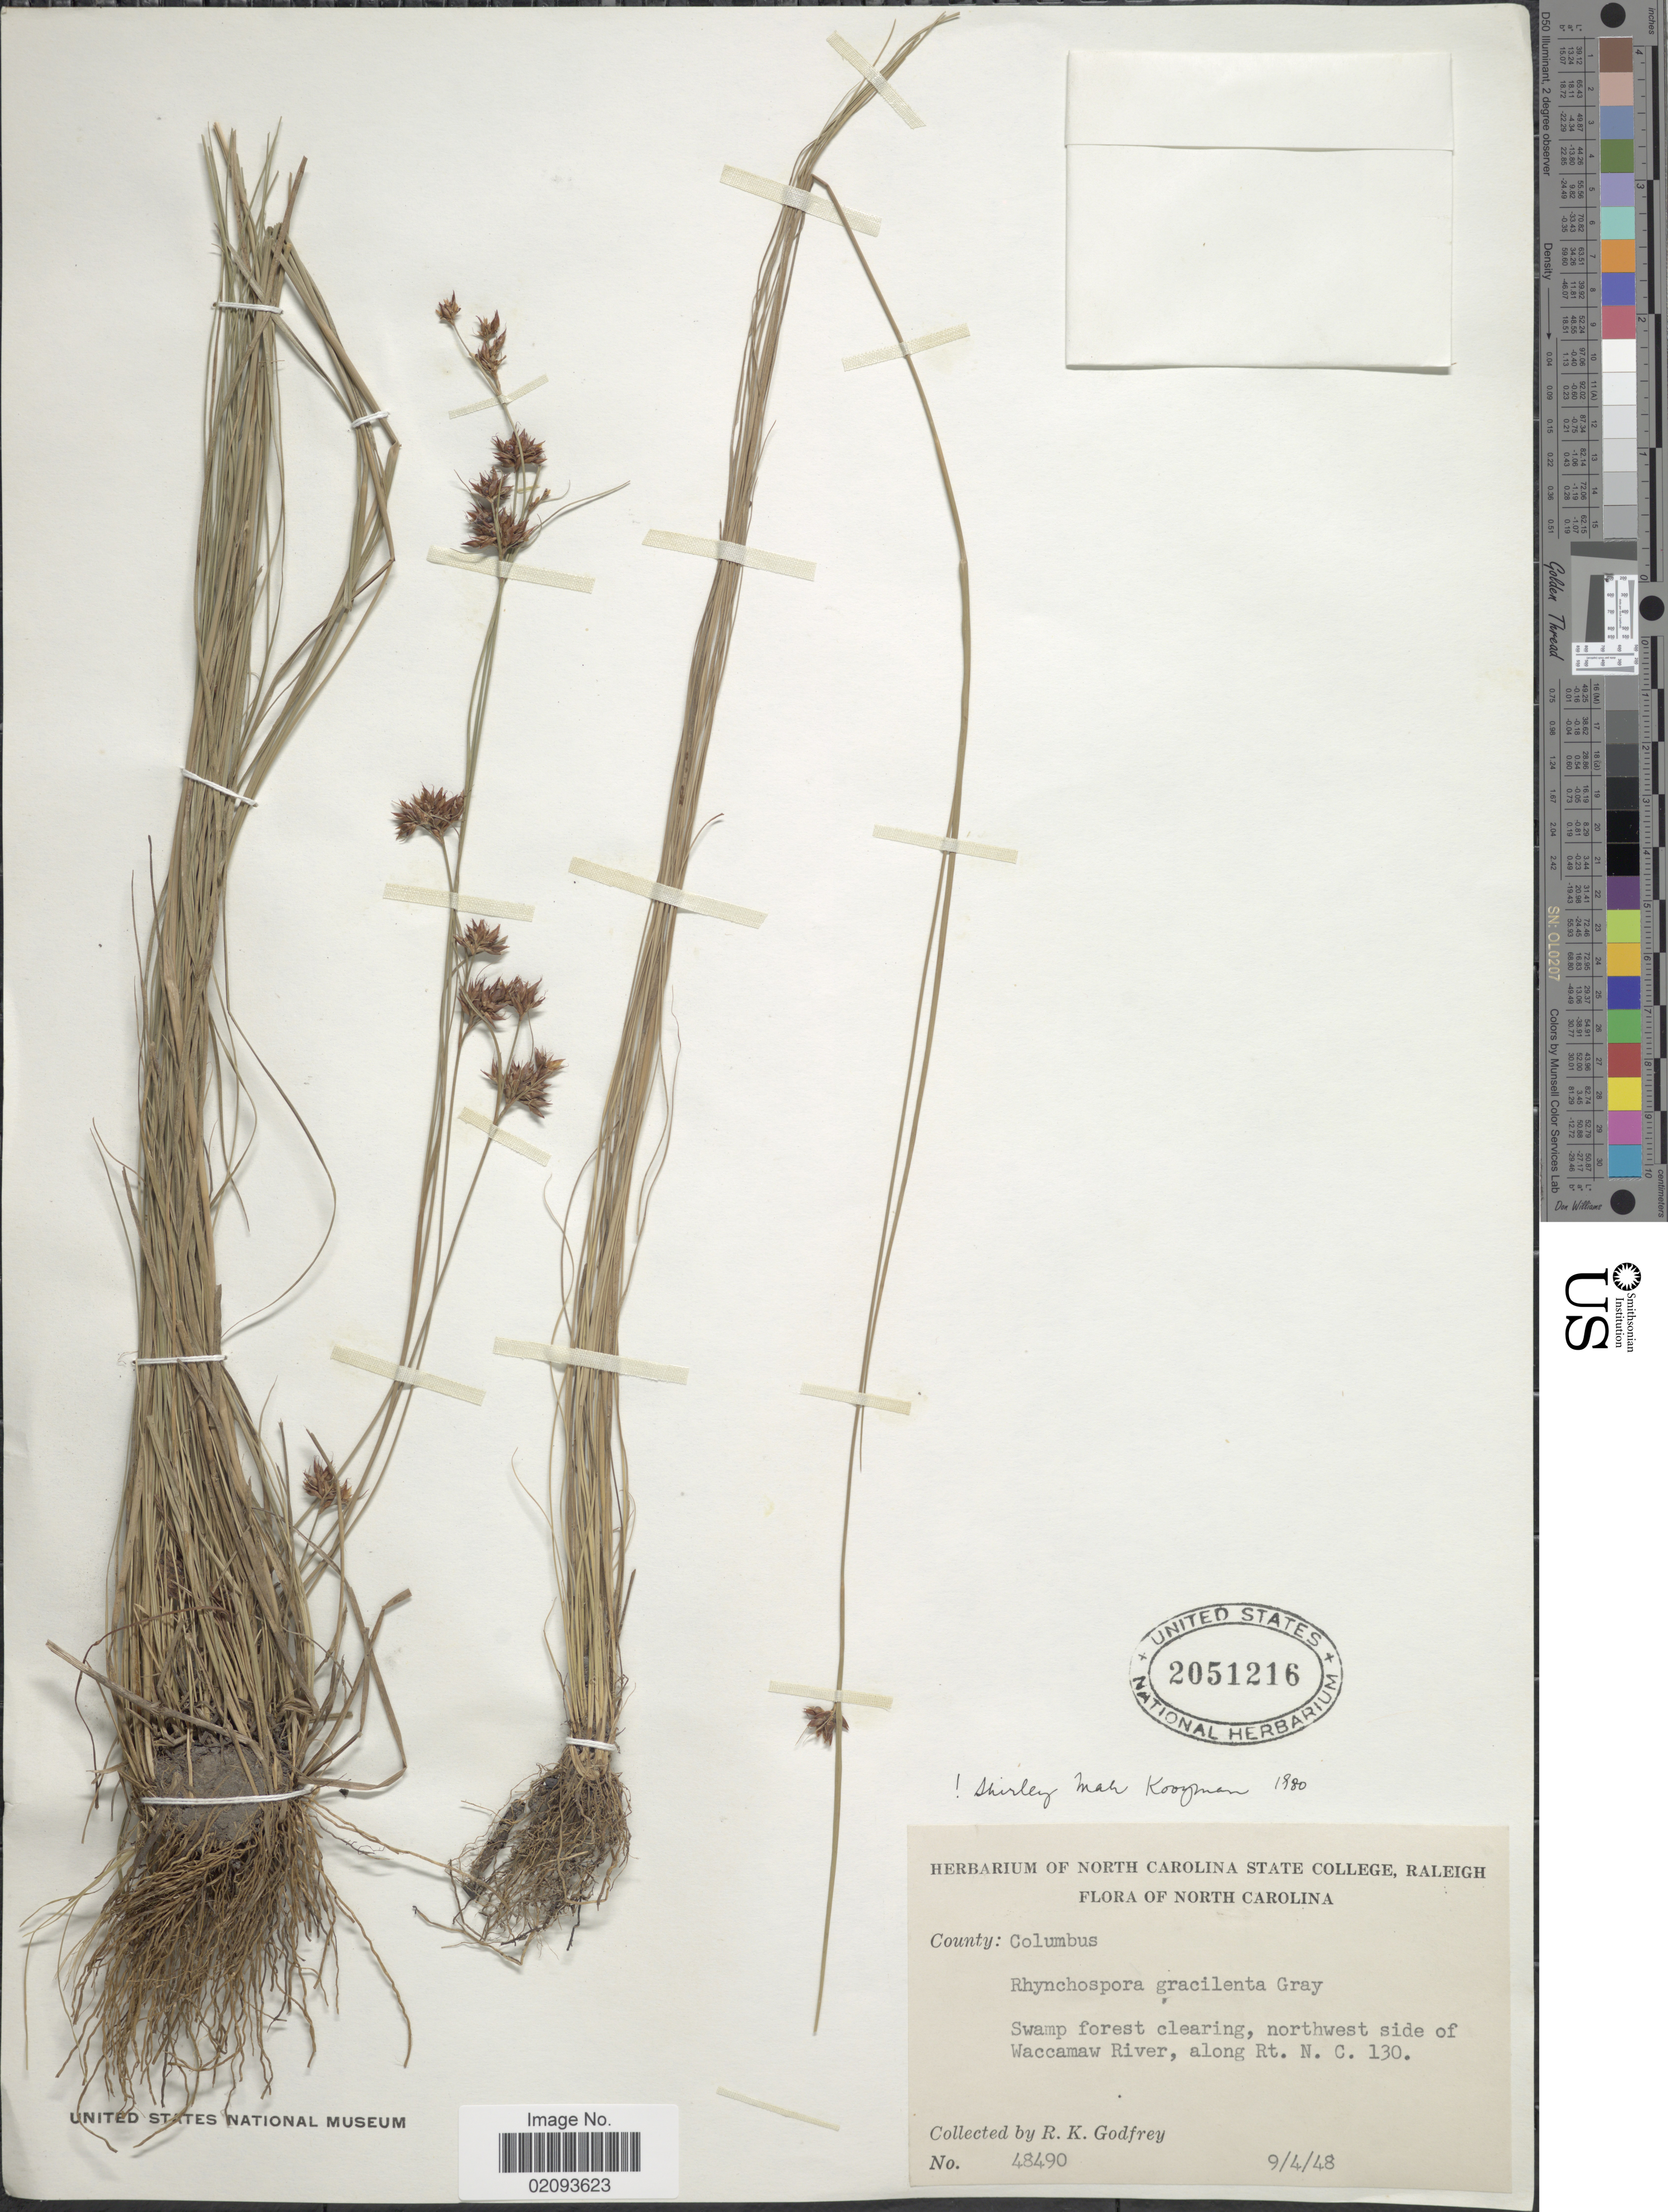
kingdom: Plantae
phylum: Tracheophyta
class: Liliopsida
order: Poales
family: Cyperaceae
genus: Rhynchospora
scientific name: Rhynchospora gracilenta A. Gray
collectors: R. K. Godfrey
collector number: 48490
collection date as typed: Transcribed d/m/y: 4/9/48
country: United States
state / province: North Carolina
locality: County: Columbus. Swamp forest clearing, northwest side of Waccamaw River, along Rt. N.C. 130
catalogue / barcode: US 2051216